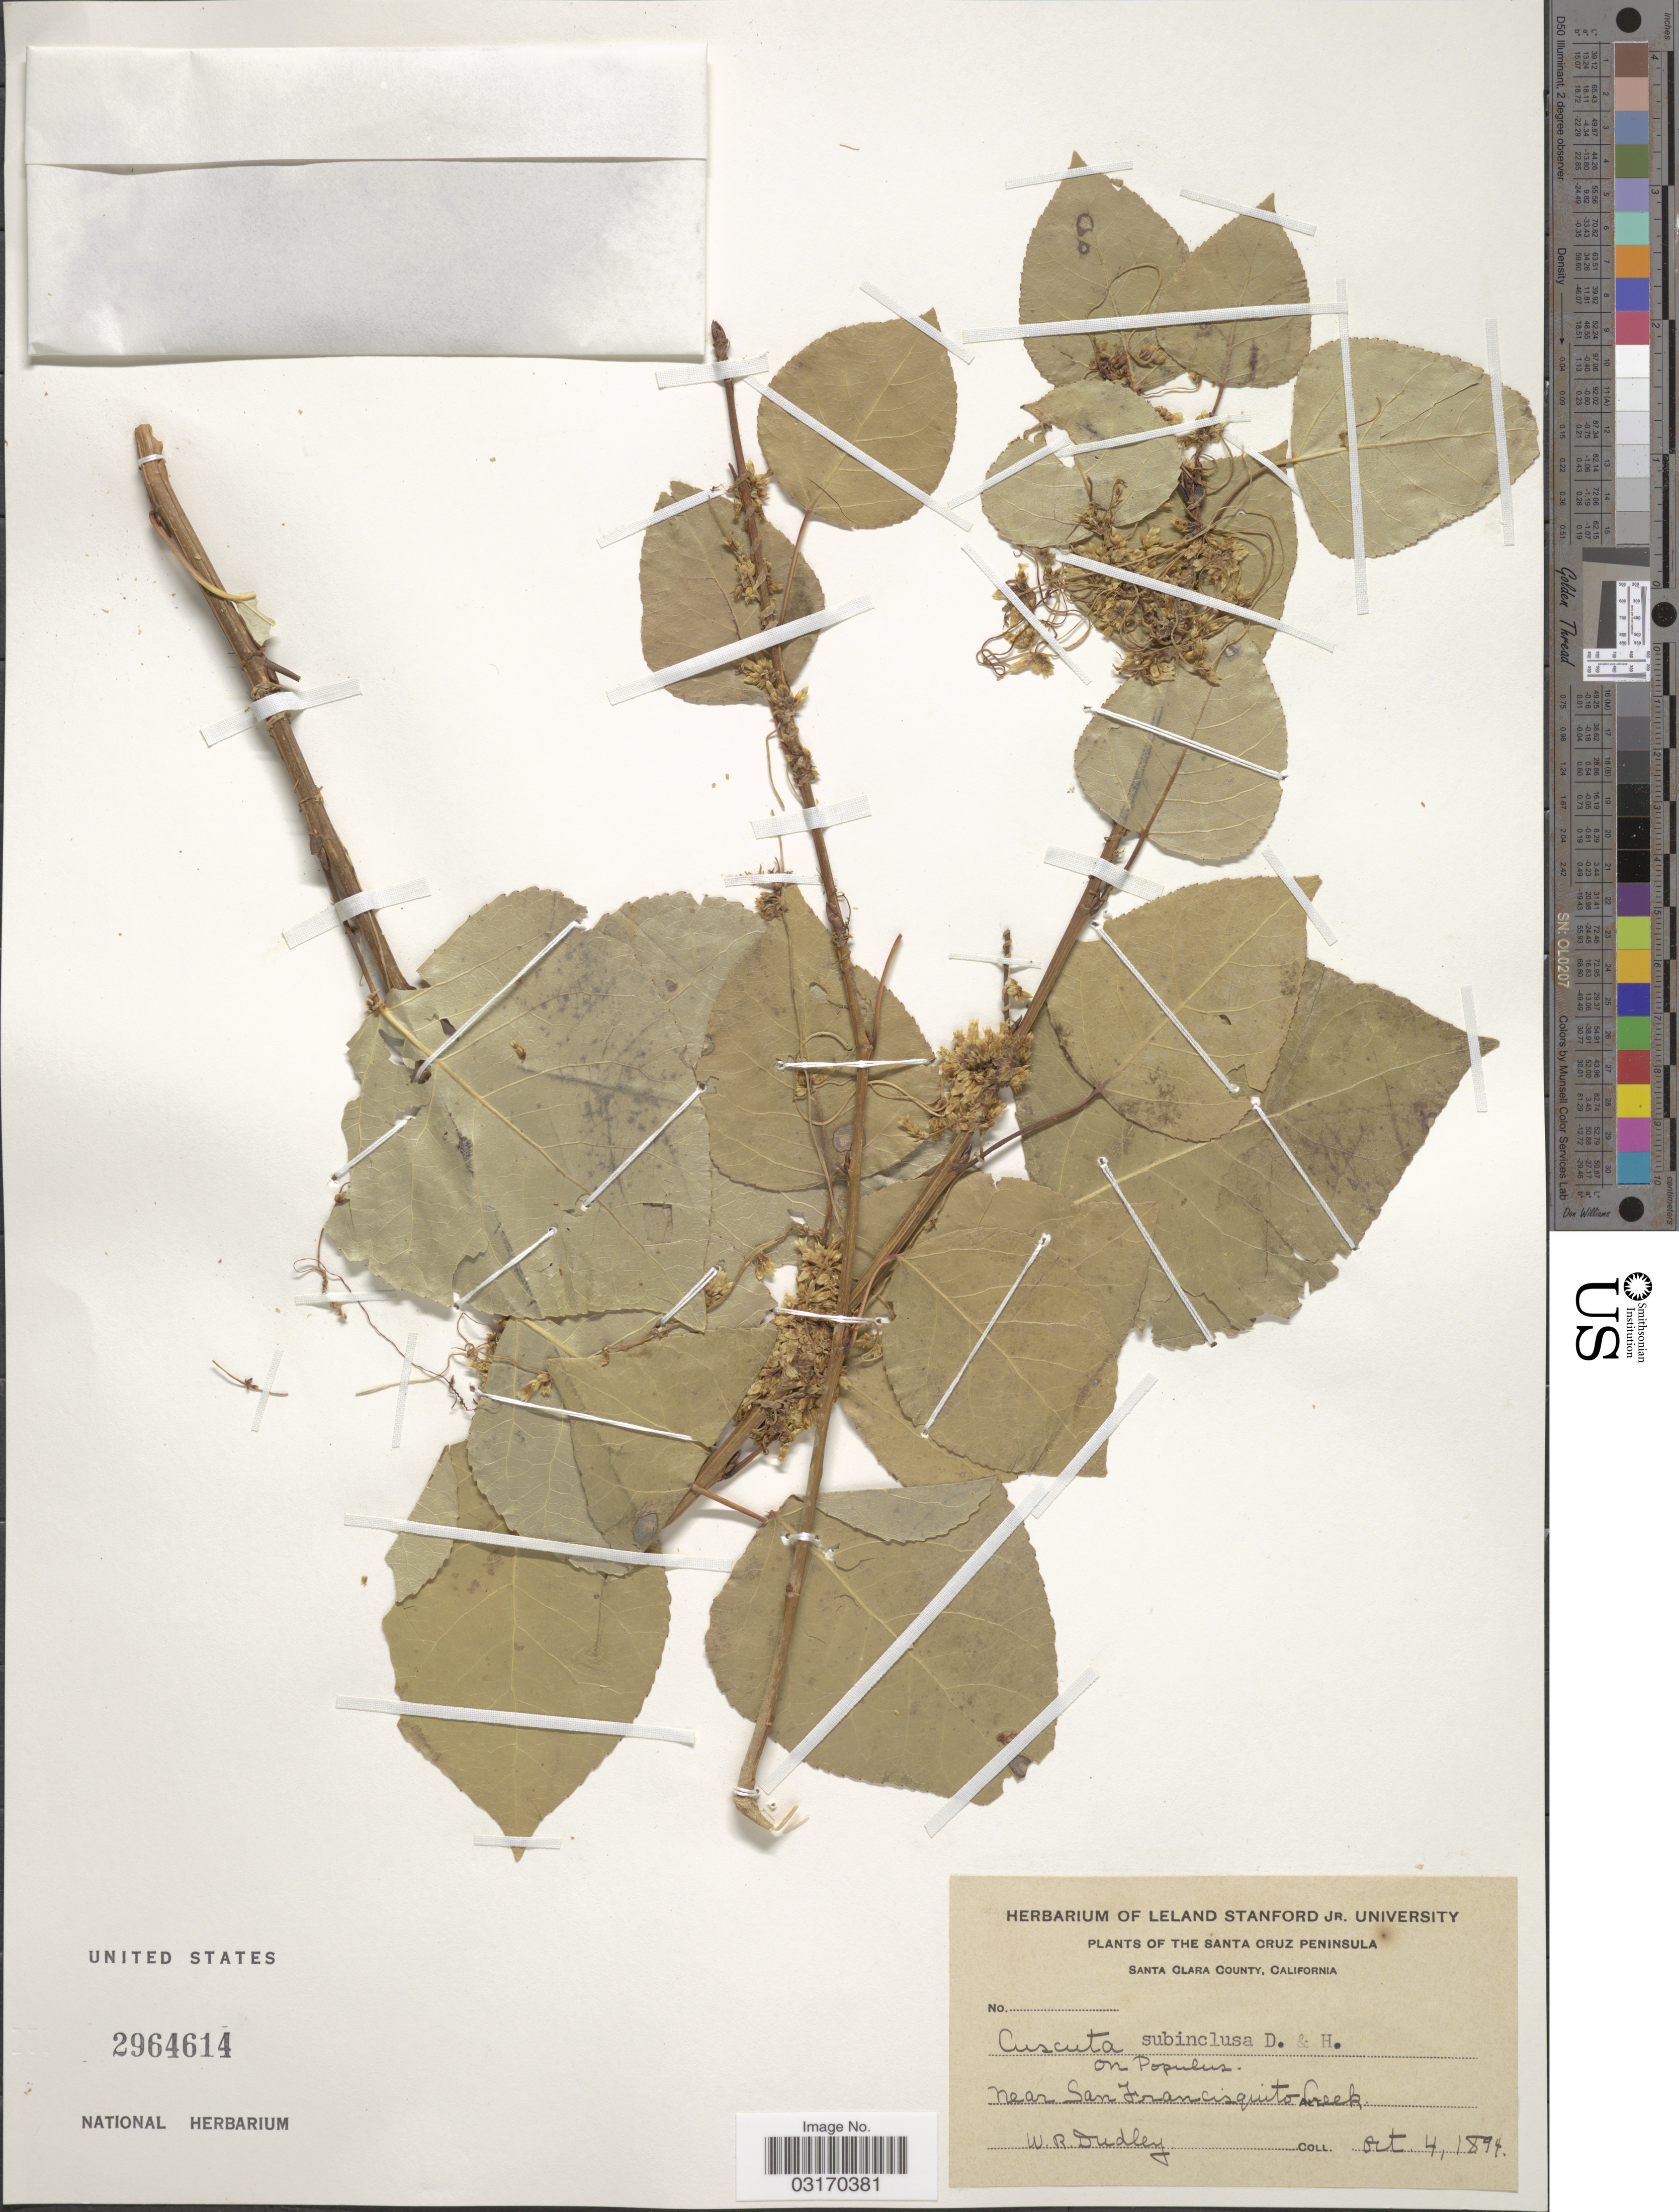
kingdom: Plantae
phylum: Tracheophyta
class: Magnoliopsida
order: Solanales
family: Convolvulaceae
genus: Cuscuta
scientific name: Cuscuta subinclusa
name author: Durand & Hilg.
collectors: W. Dudley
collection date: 1894-10-04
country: United States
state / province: California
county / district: Santa Clara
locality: The Santa Cruz Peninsula, Santa Clara County. Near San Francisquito Creek.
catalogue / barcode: US 2964614